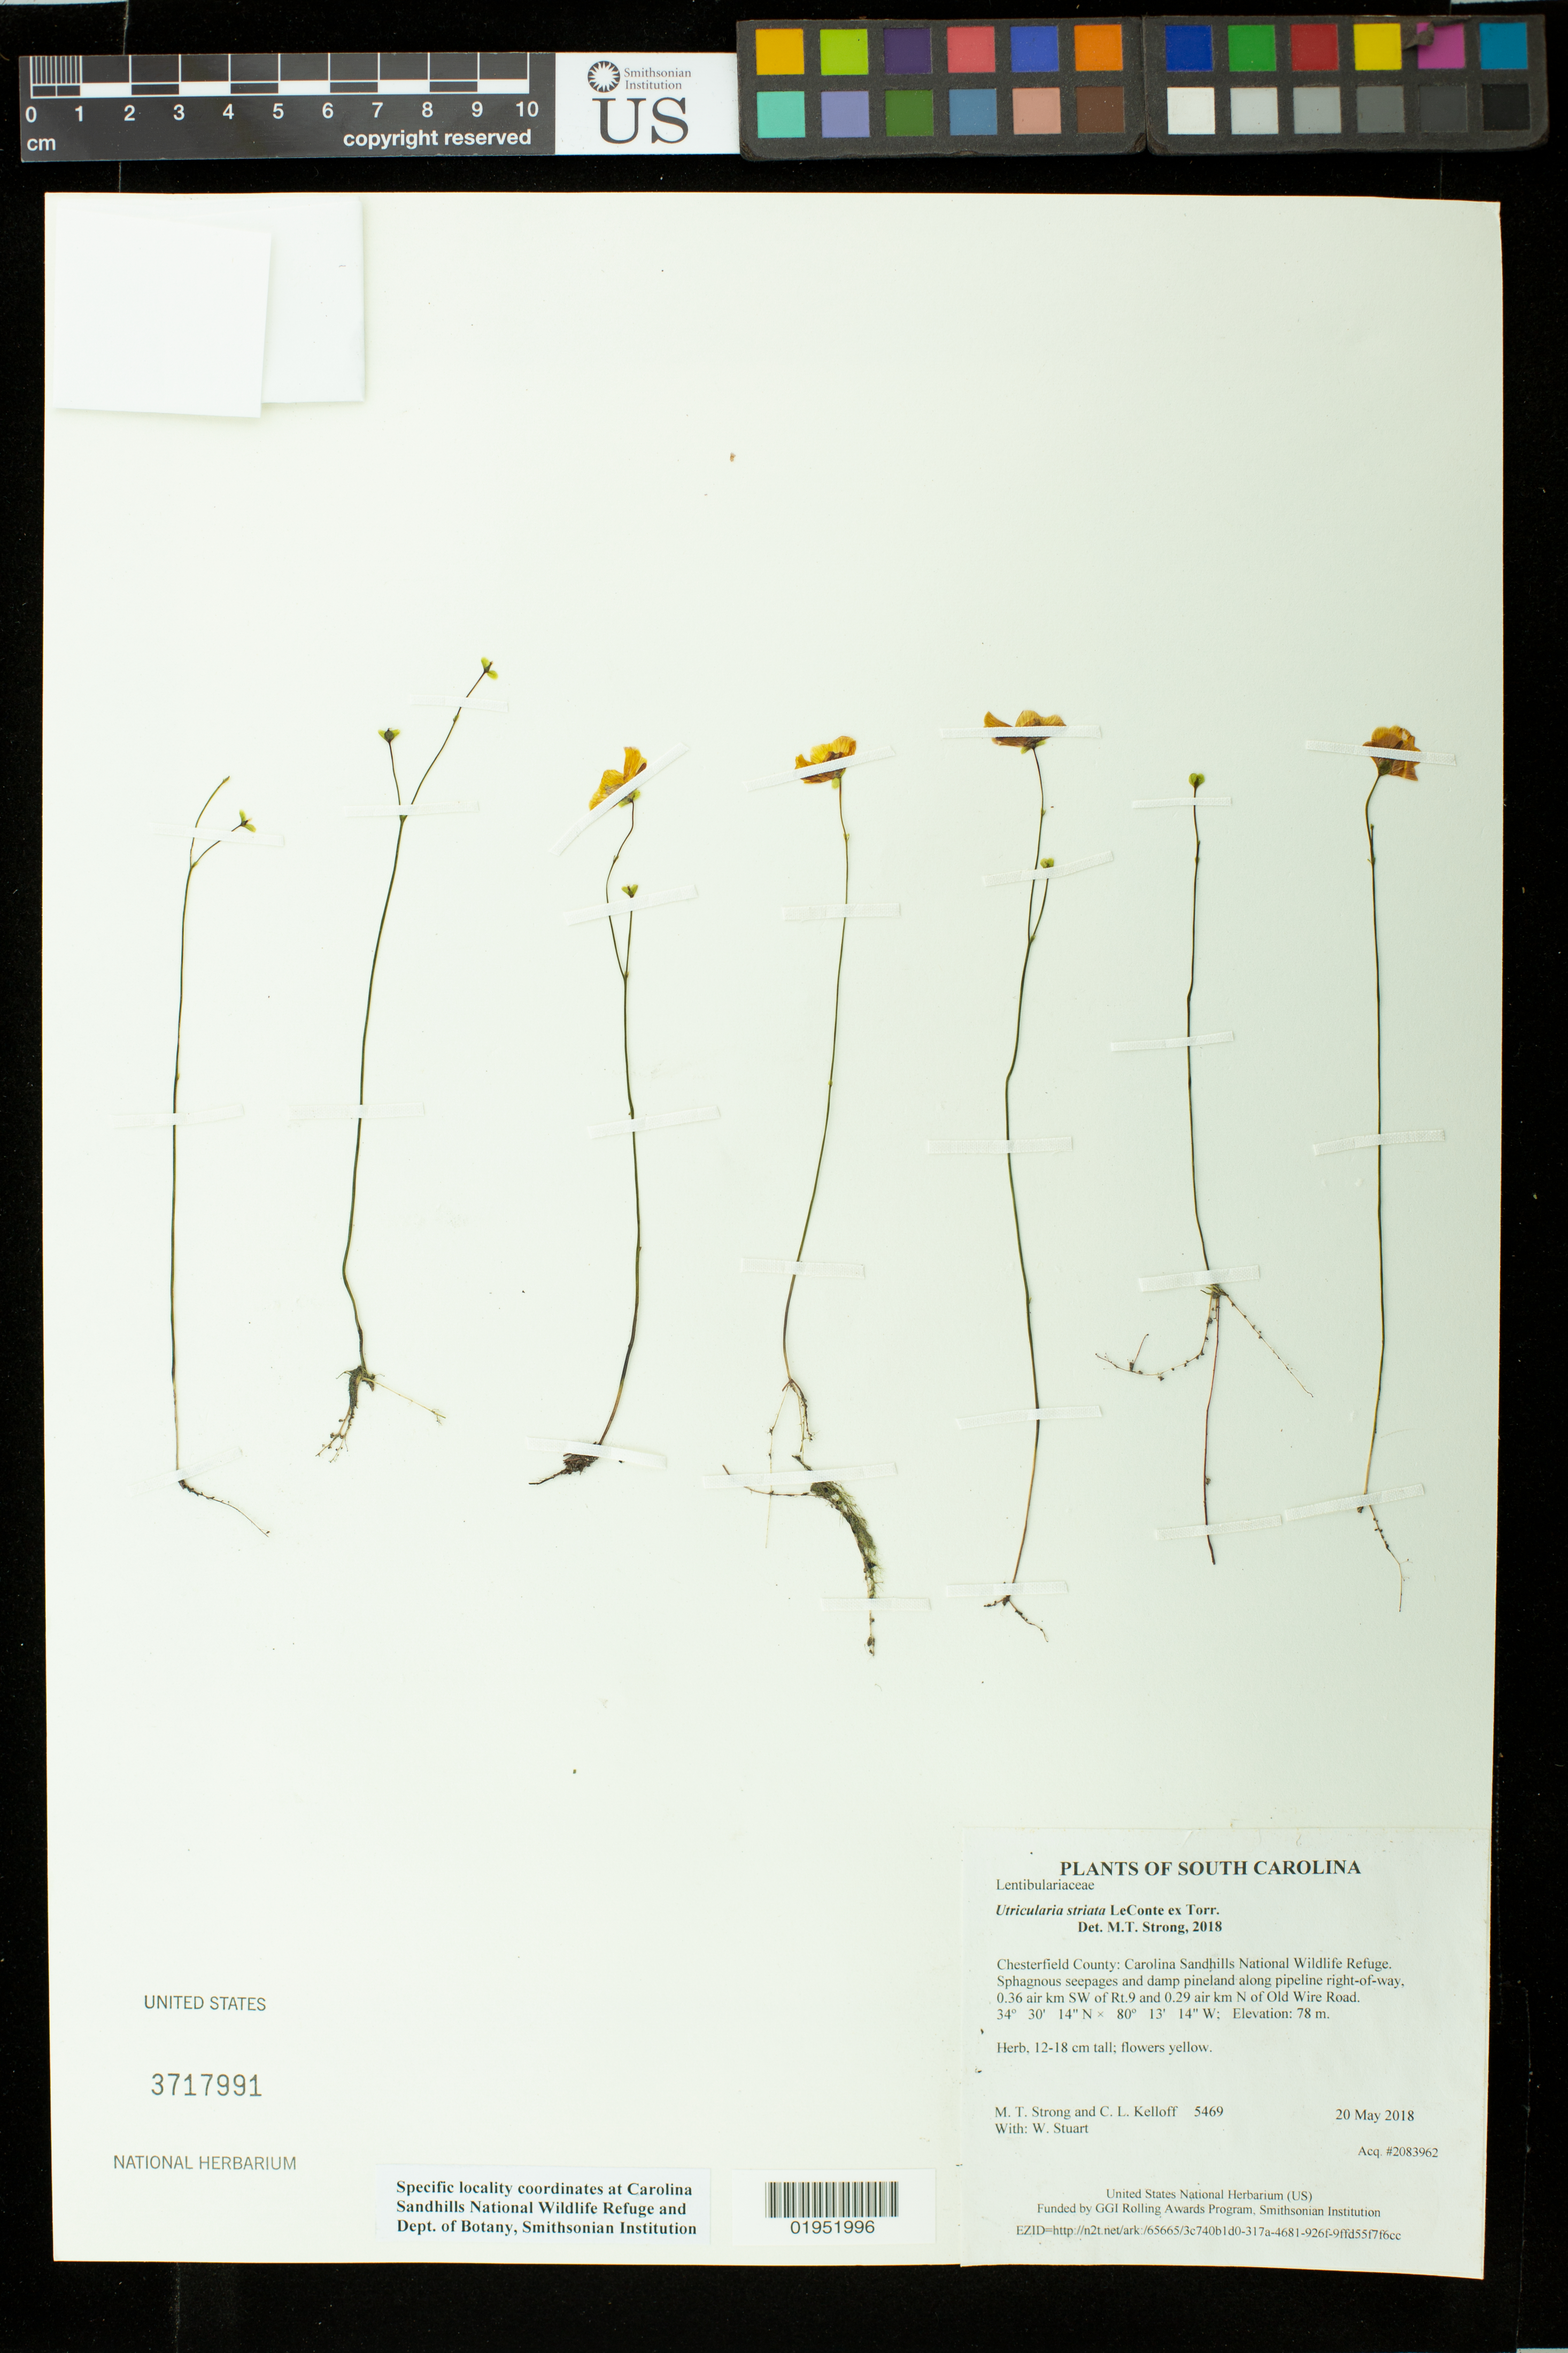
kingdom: Plantae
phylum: Tracheophyta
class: Magnoliopsida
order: Lamiales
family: Lentibulariaceae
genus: Utricularia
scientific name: Utricularia striata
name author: Leconte ex Torr.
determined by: Strong, Mark T., (BOT), Smithsonian Institution - National Museum of Natural History (UNITED STATES)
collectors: M. T. Strong, C. L. Kelloff & W. Stuart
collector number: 5469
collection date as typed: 20 May 2018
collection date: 2018-05-20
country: United States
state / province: South Carolina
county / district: Chesterfield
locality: Carolina Sandhills National Wildlife Refuge. Sphagnous seepages and damp pineland along pipeline right-of-way, 0.36 air km SW of Rt.9 and 0.29 air km N of Old Wire Road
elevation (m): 78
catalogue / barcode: US 3717991